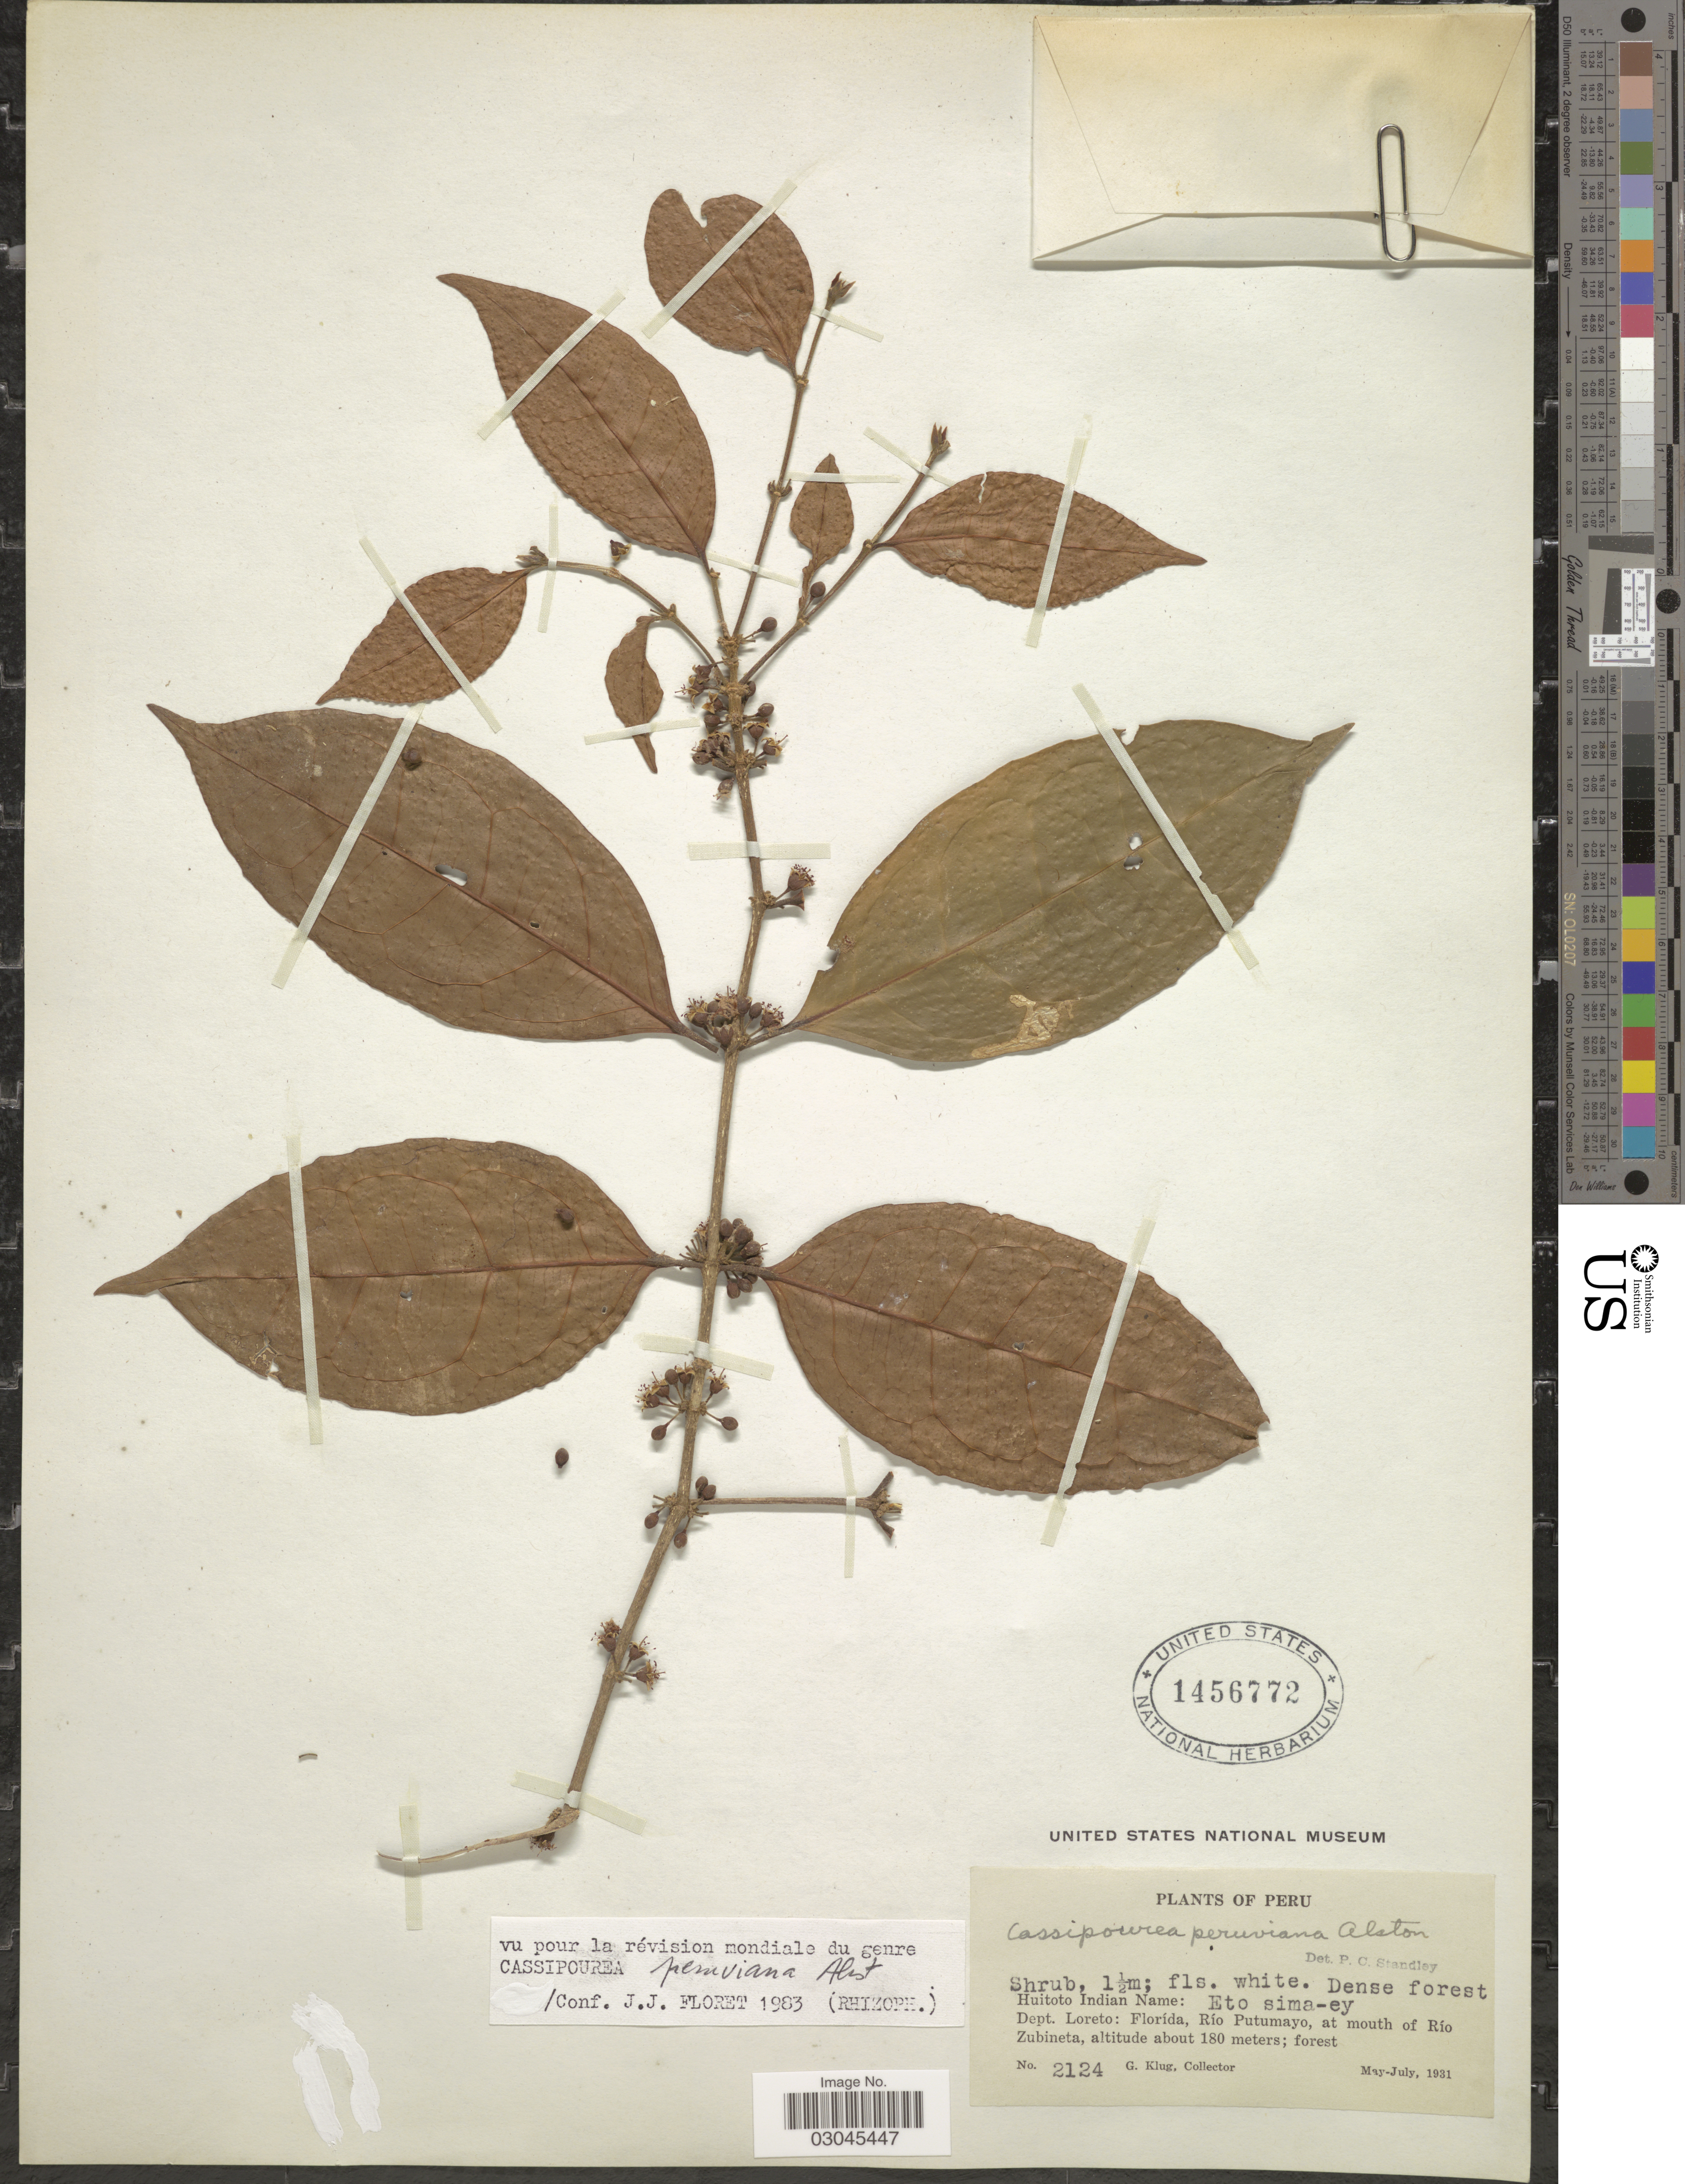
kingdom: Plantae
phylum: Tracheophyta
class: Magnoliopsida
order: Malpighiales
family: Rhizophoraceae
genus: Cassipourea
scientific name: Cassipourea peruviana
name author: Alston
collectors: G. Klug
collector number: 2124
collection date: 1931-05/1931-07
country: Peru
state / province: Loreto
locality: Dept. Loreto: Florída, Río Putumayo, at mouth of Río Zubineta.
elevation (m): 180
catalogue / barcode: US 1456772